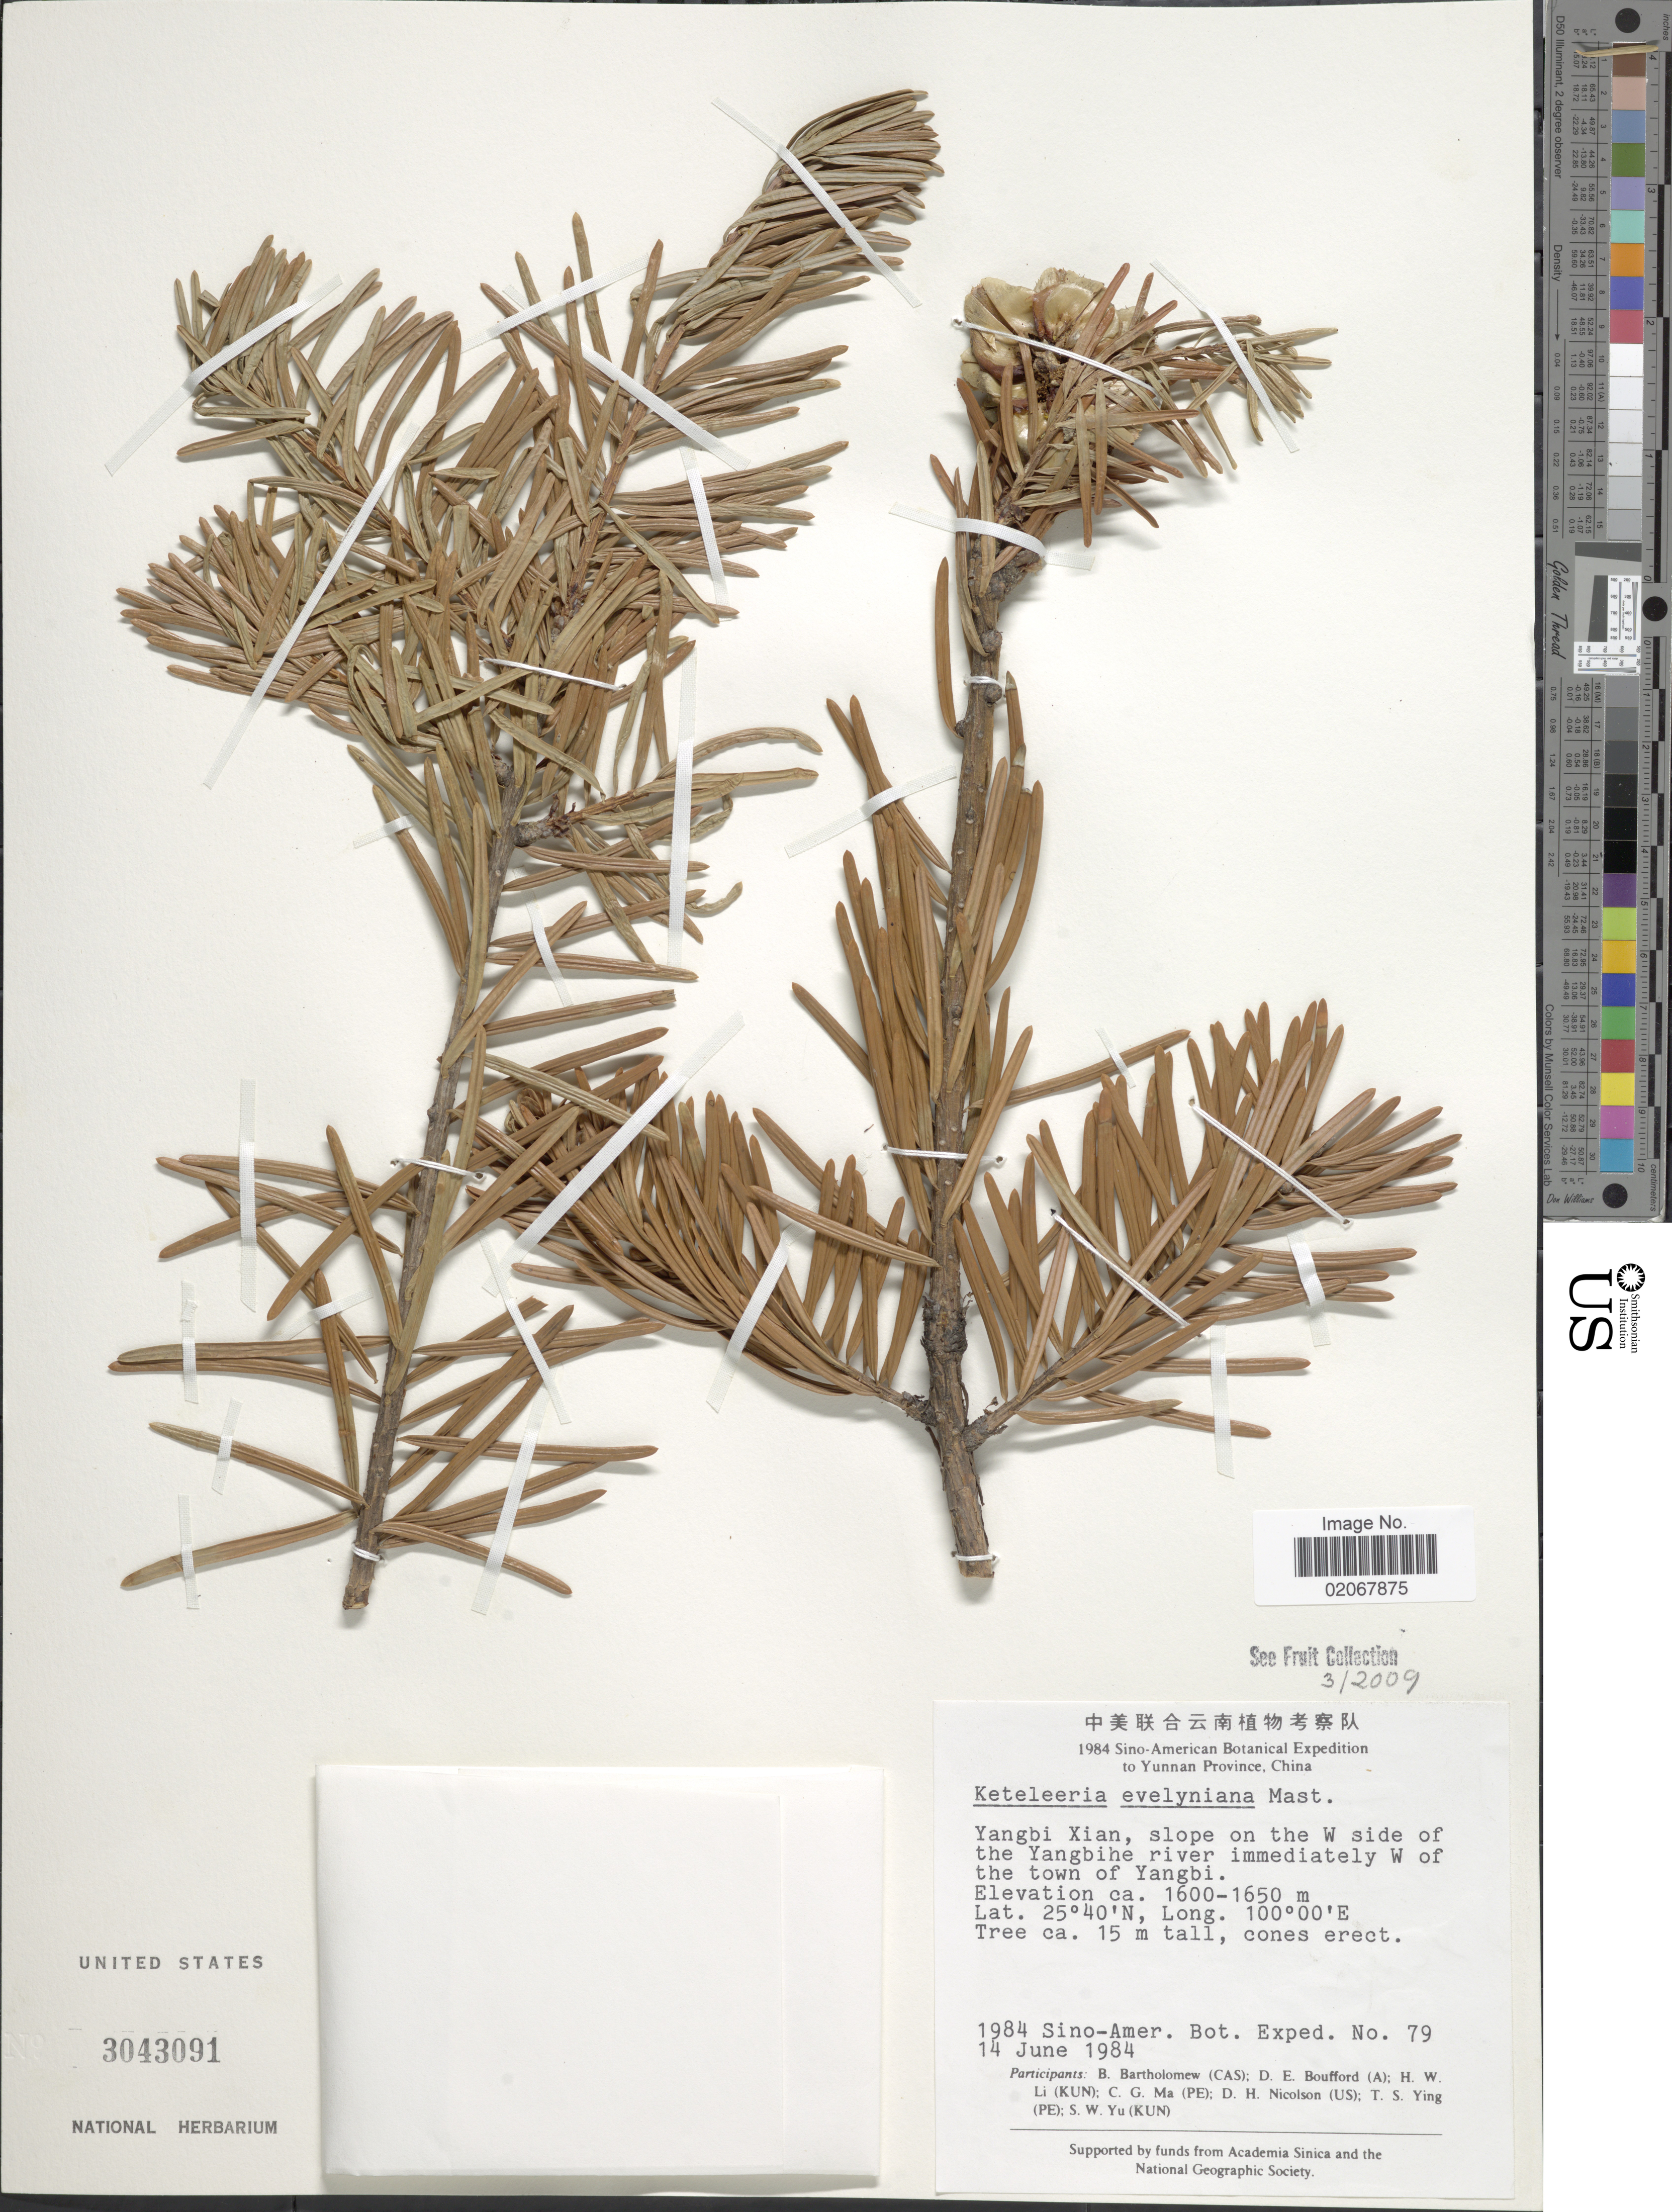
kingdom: Plantae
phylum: Tracheophyta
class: Pinopsida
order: Pinales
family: Pinaceae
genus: Keteleeria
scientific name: Keteleeria evelyniana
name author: Mast.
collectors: B. Bartholomew, D. E. Boufford, D. H. Nicolson, T. Ying & S. Yu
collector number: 79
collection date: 1984-06-14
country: China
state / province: Yunnan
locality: Yangbi Xian, slope on the W side of the Yangbihe river immediately W of the town of Yangbi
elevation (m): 1600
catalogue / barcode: US 3043091